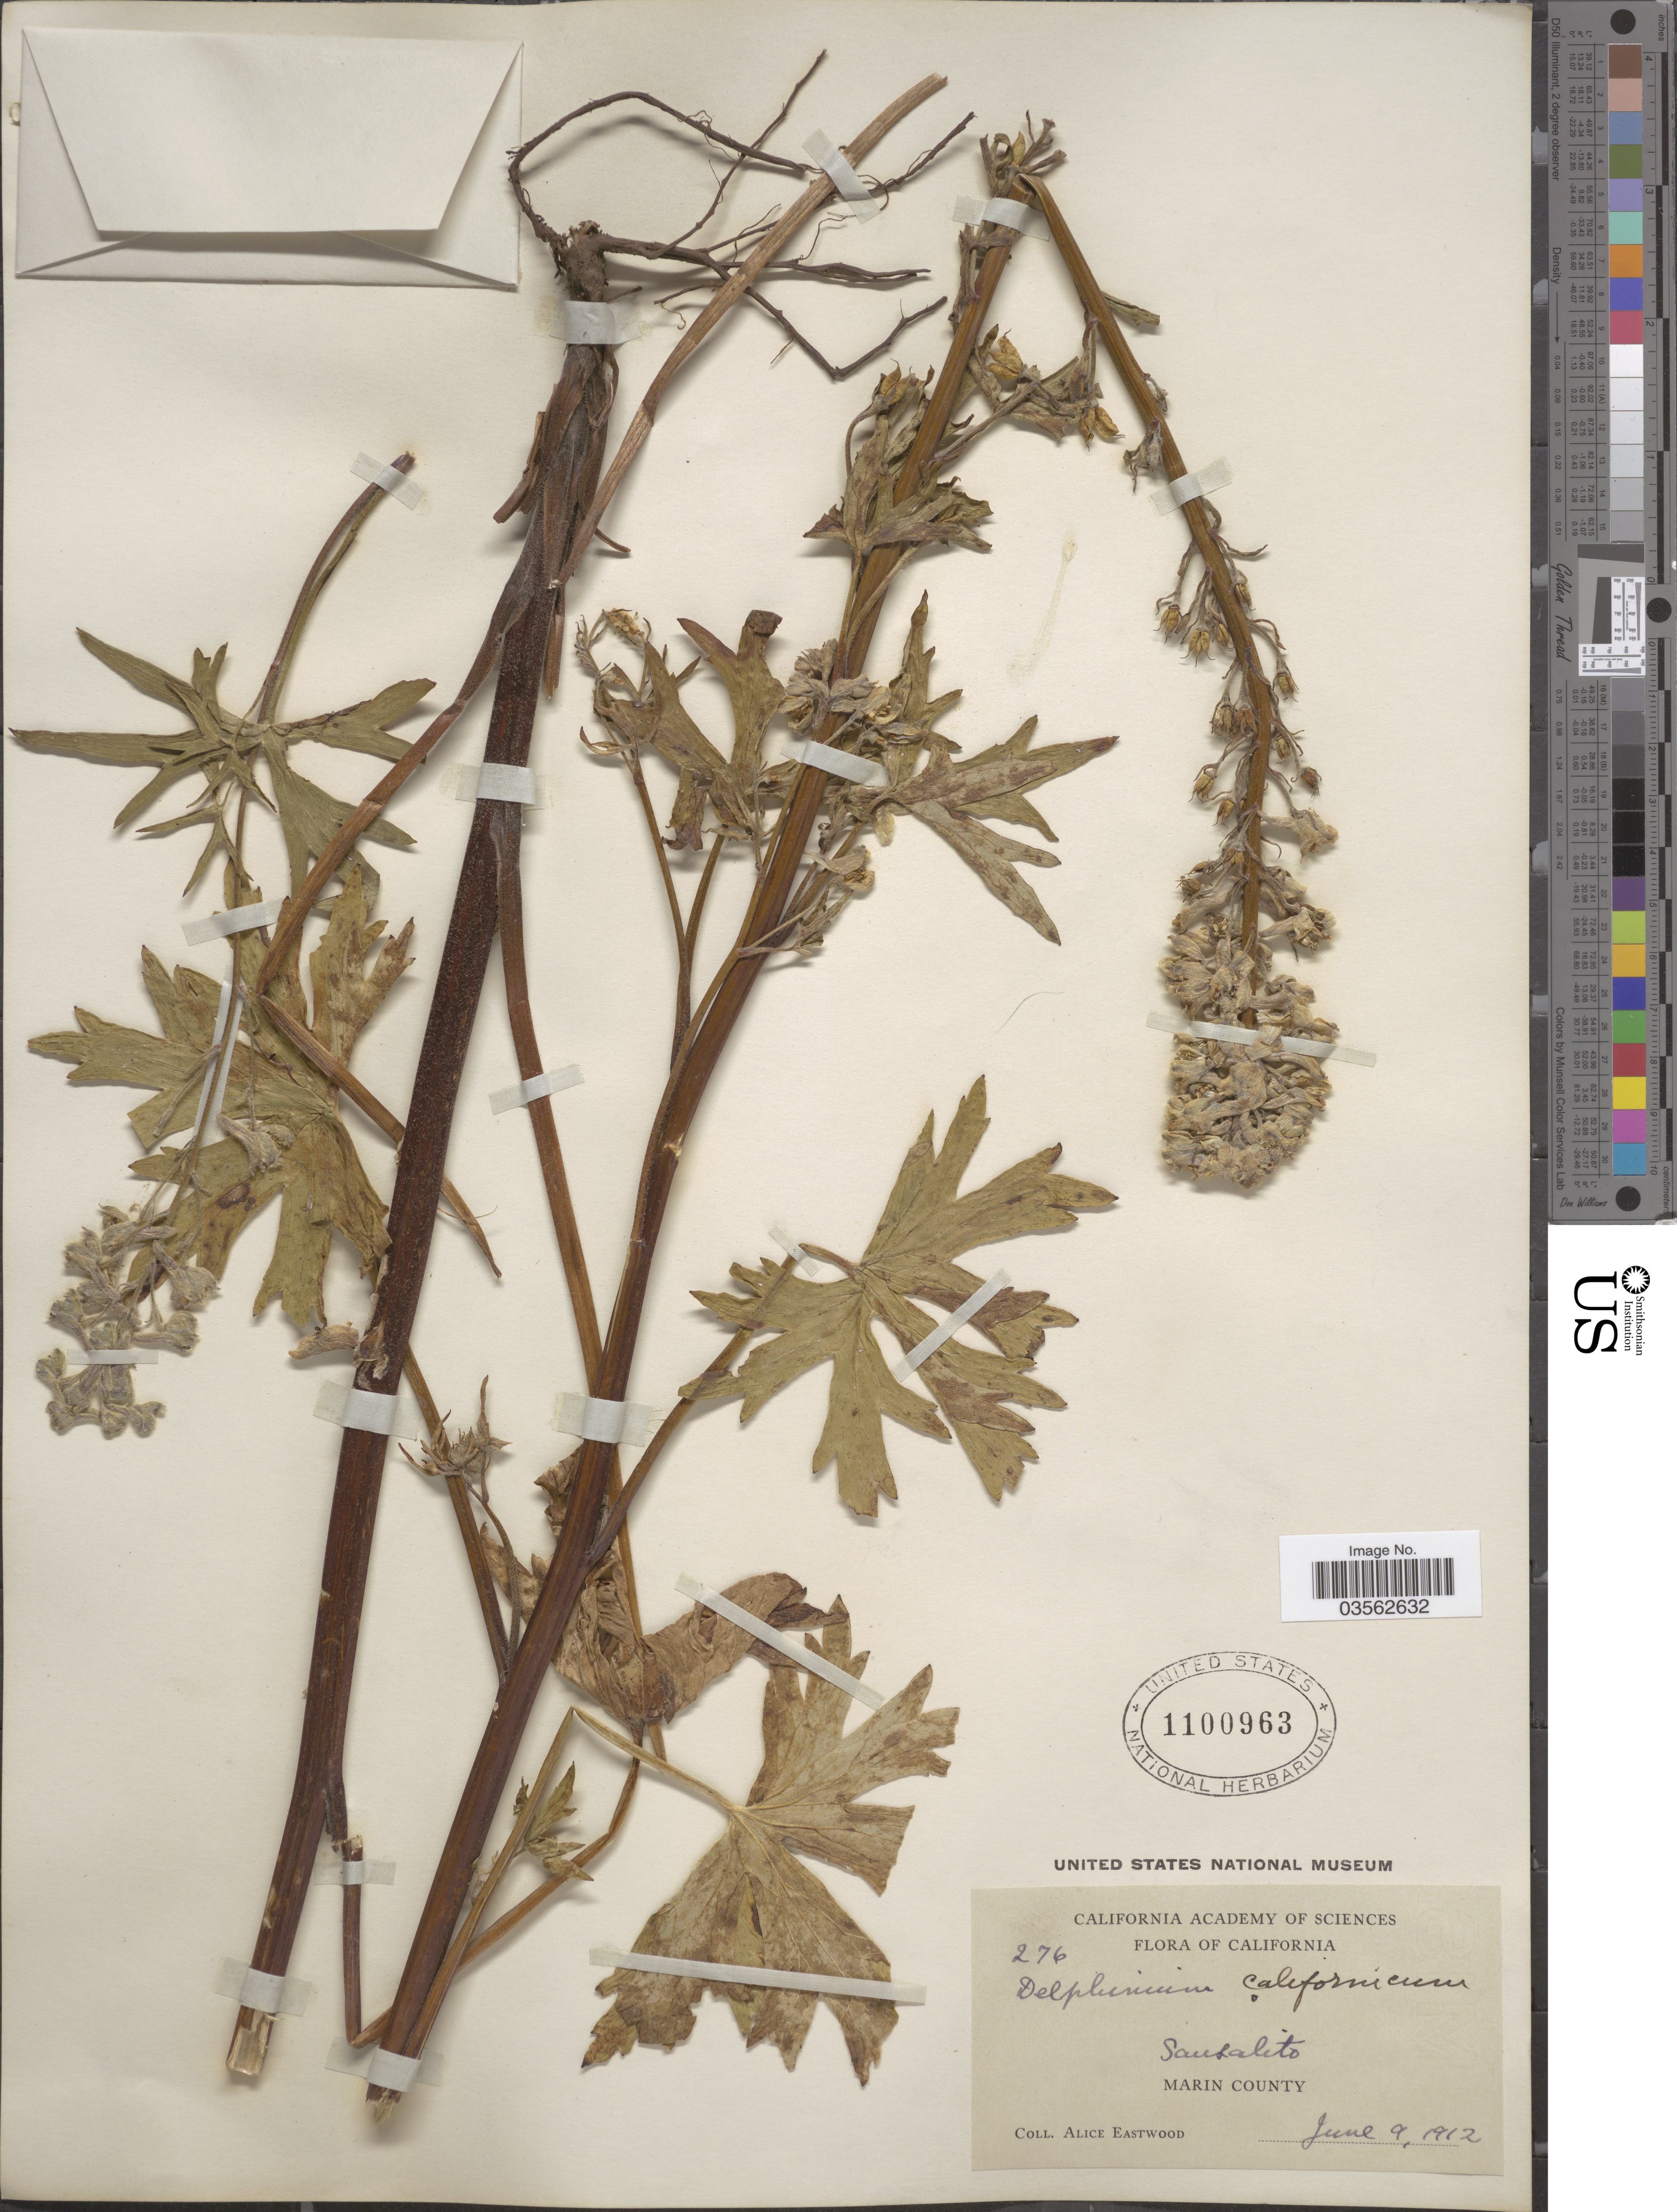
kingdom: Plantae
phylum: Tracheophyta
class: Magnoliopsida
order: Ranunculales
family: Ranunculaceae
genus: Delphinium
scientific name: Delphinium californicum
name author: Torr. & A. Gray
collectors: A. Eastwood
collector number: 276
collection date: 1912-06-09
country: United States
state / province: California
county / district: Marin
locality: Sausalito. Marin County.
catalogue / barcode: US 1100963